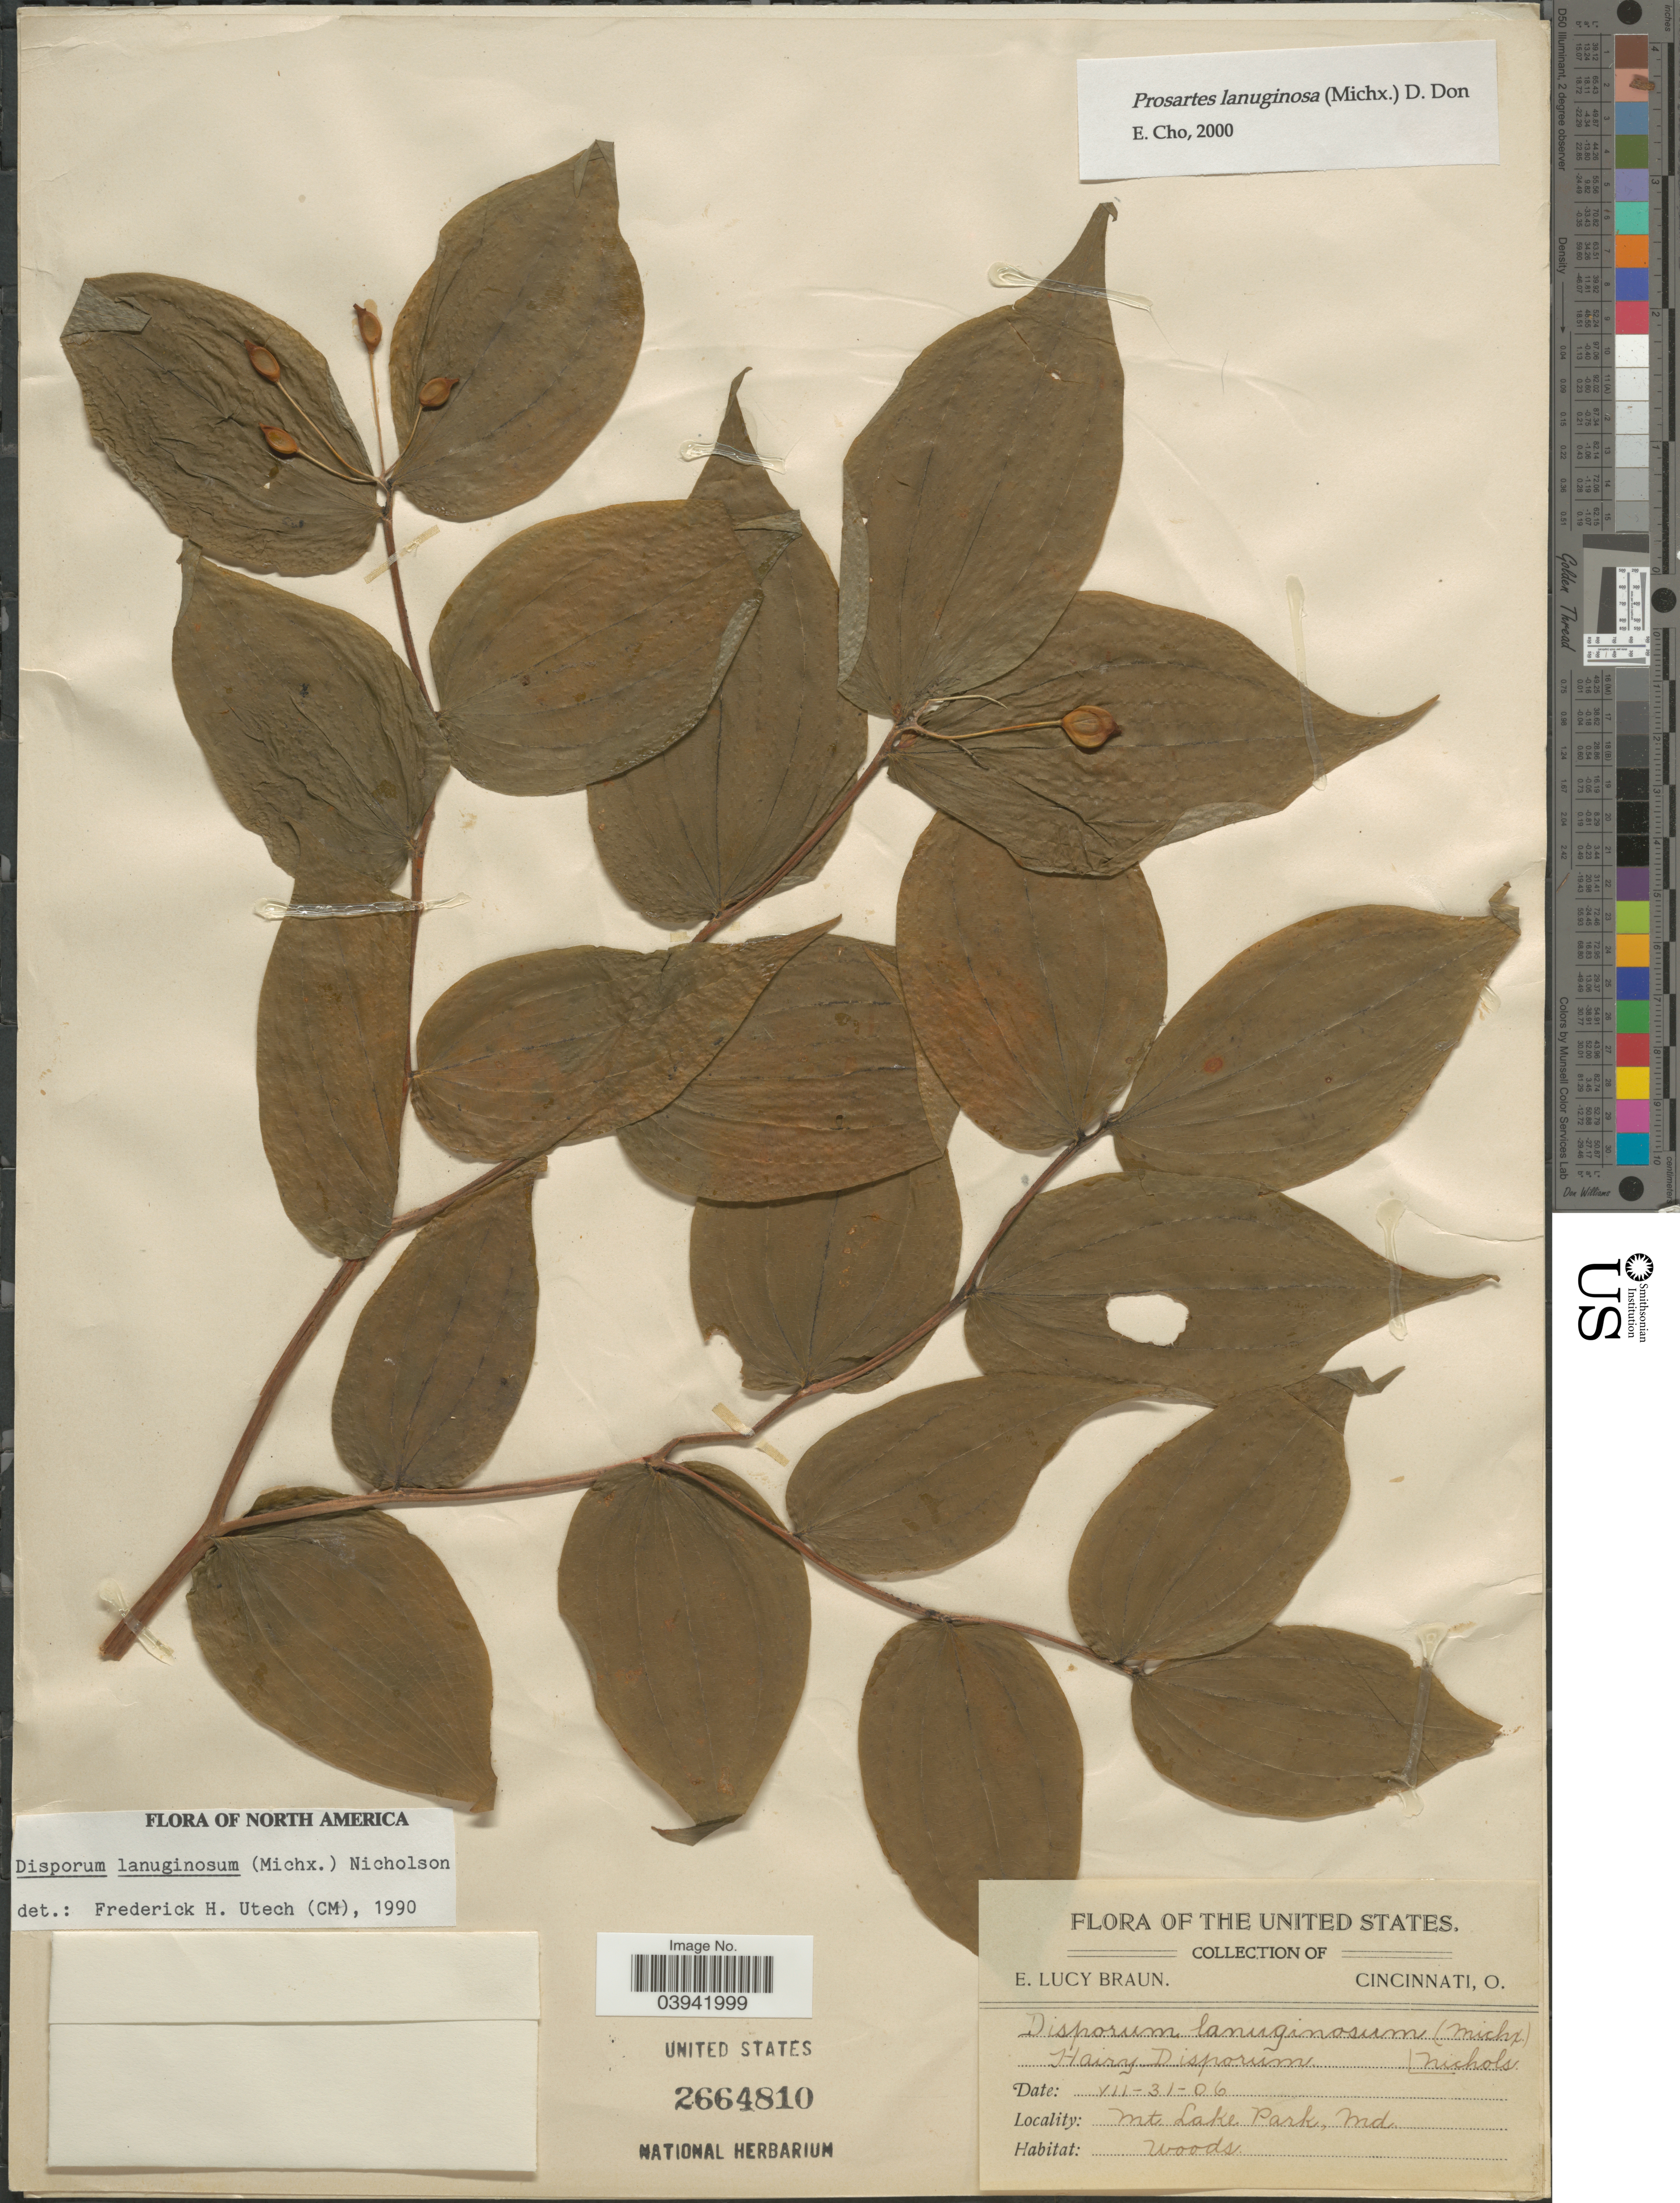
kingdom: Plantae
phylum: Tracheophyta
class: Liliopsida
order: Liliales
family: Liliaceae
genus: Prosartes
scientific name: Prosartes lanuginosa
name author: D. Don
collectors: E. L. Braun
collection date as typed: Transcribed d/m/y: 31/7/6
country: United States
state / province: Maryland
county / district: Garrett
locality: Mt Lake Park.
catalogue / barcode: US 2664810